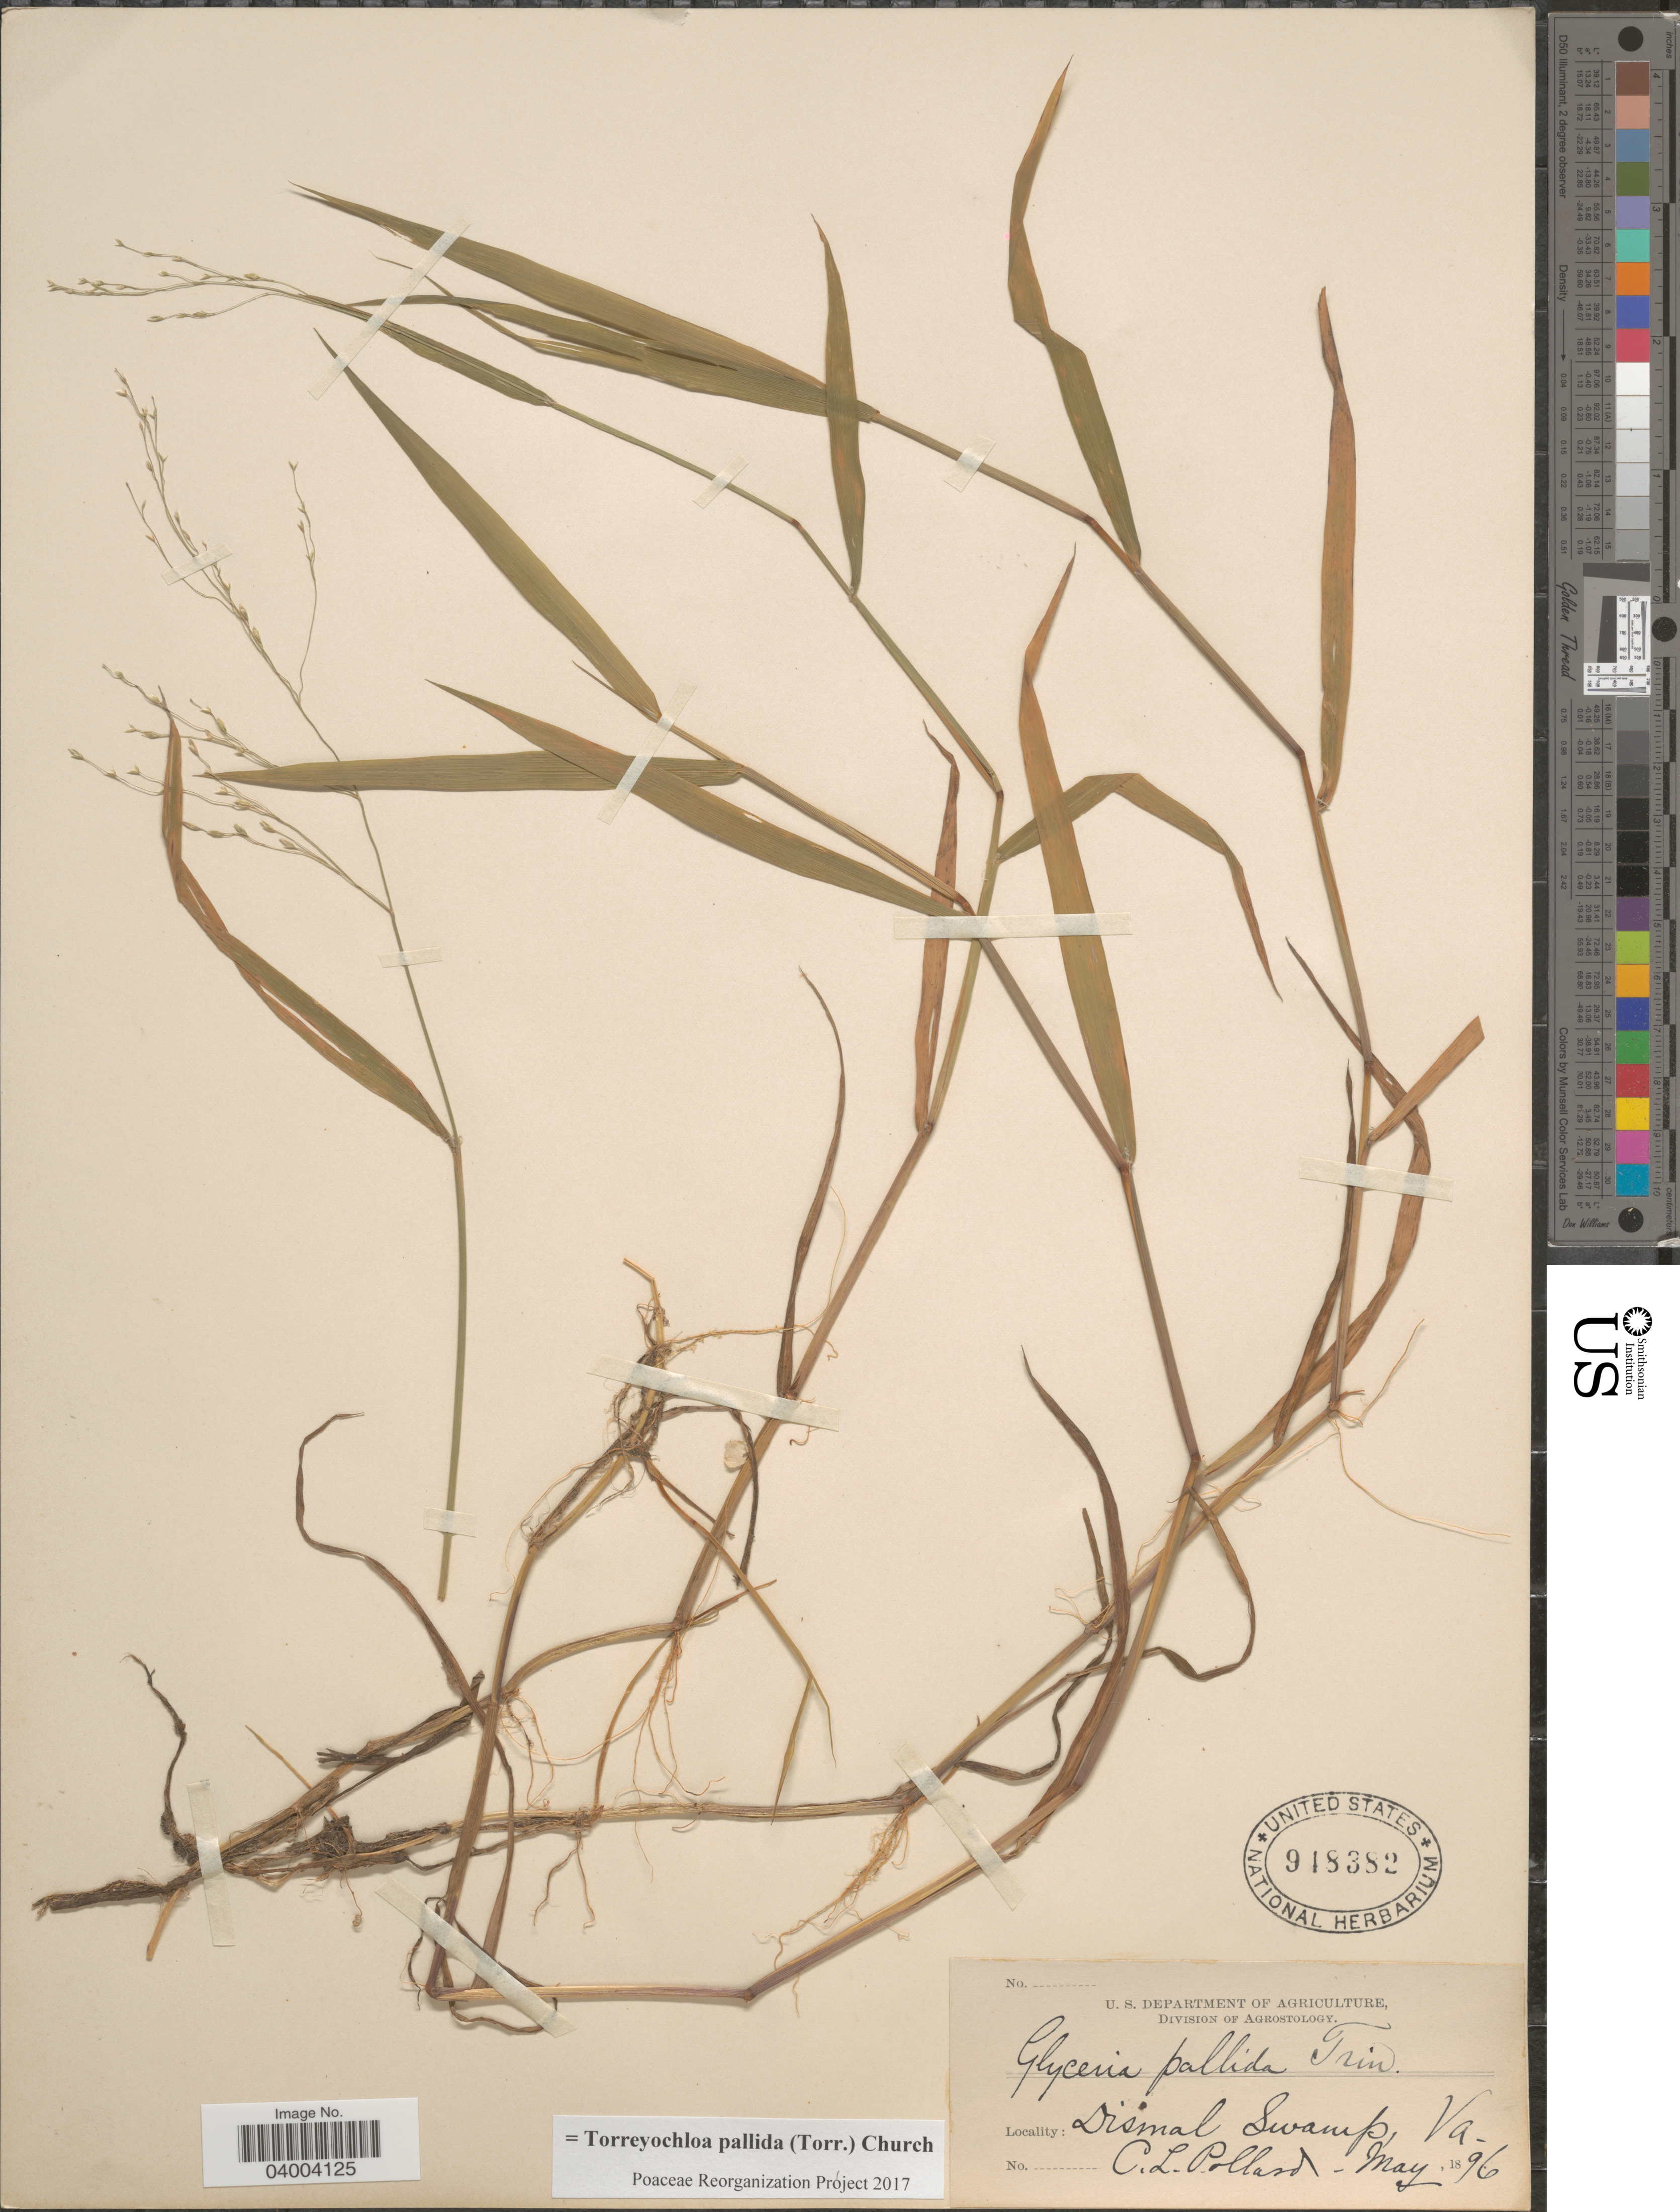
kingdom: Plantae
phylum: Tracheophyta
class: Liliopsida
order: Poales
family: Poaceae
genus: Torreyochloa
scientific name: Torreyochloa pallida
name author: (Torr.) G.L. Church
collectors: C. L. Pollard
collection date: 1896-05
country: United States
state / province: Virginia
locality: Dismal Swamp.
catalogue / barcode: US 948382